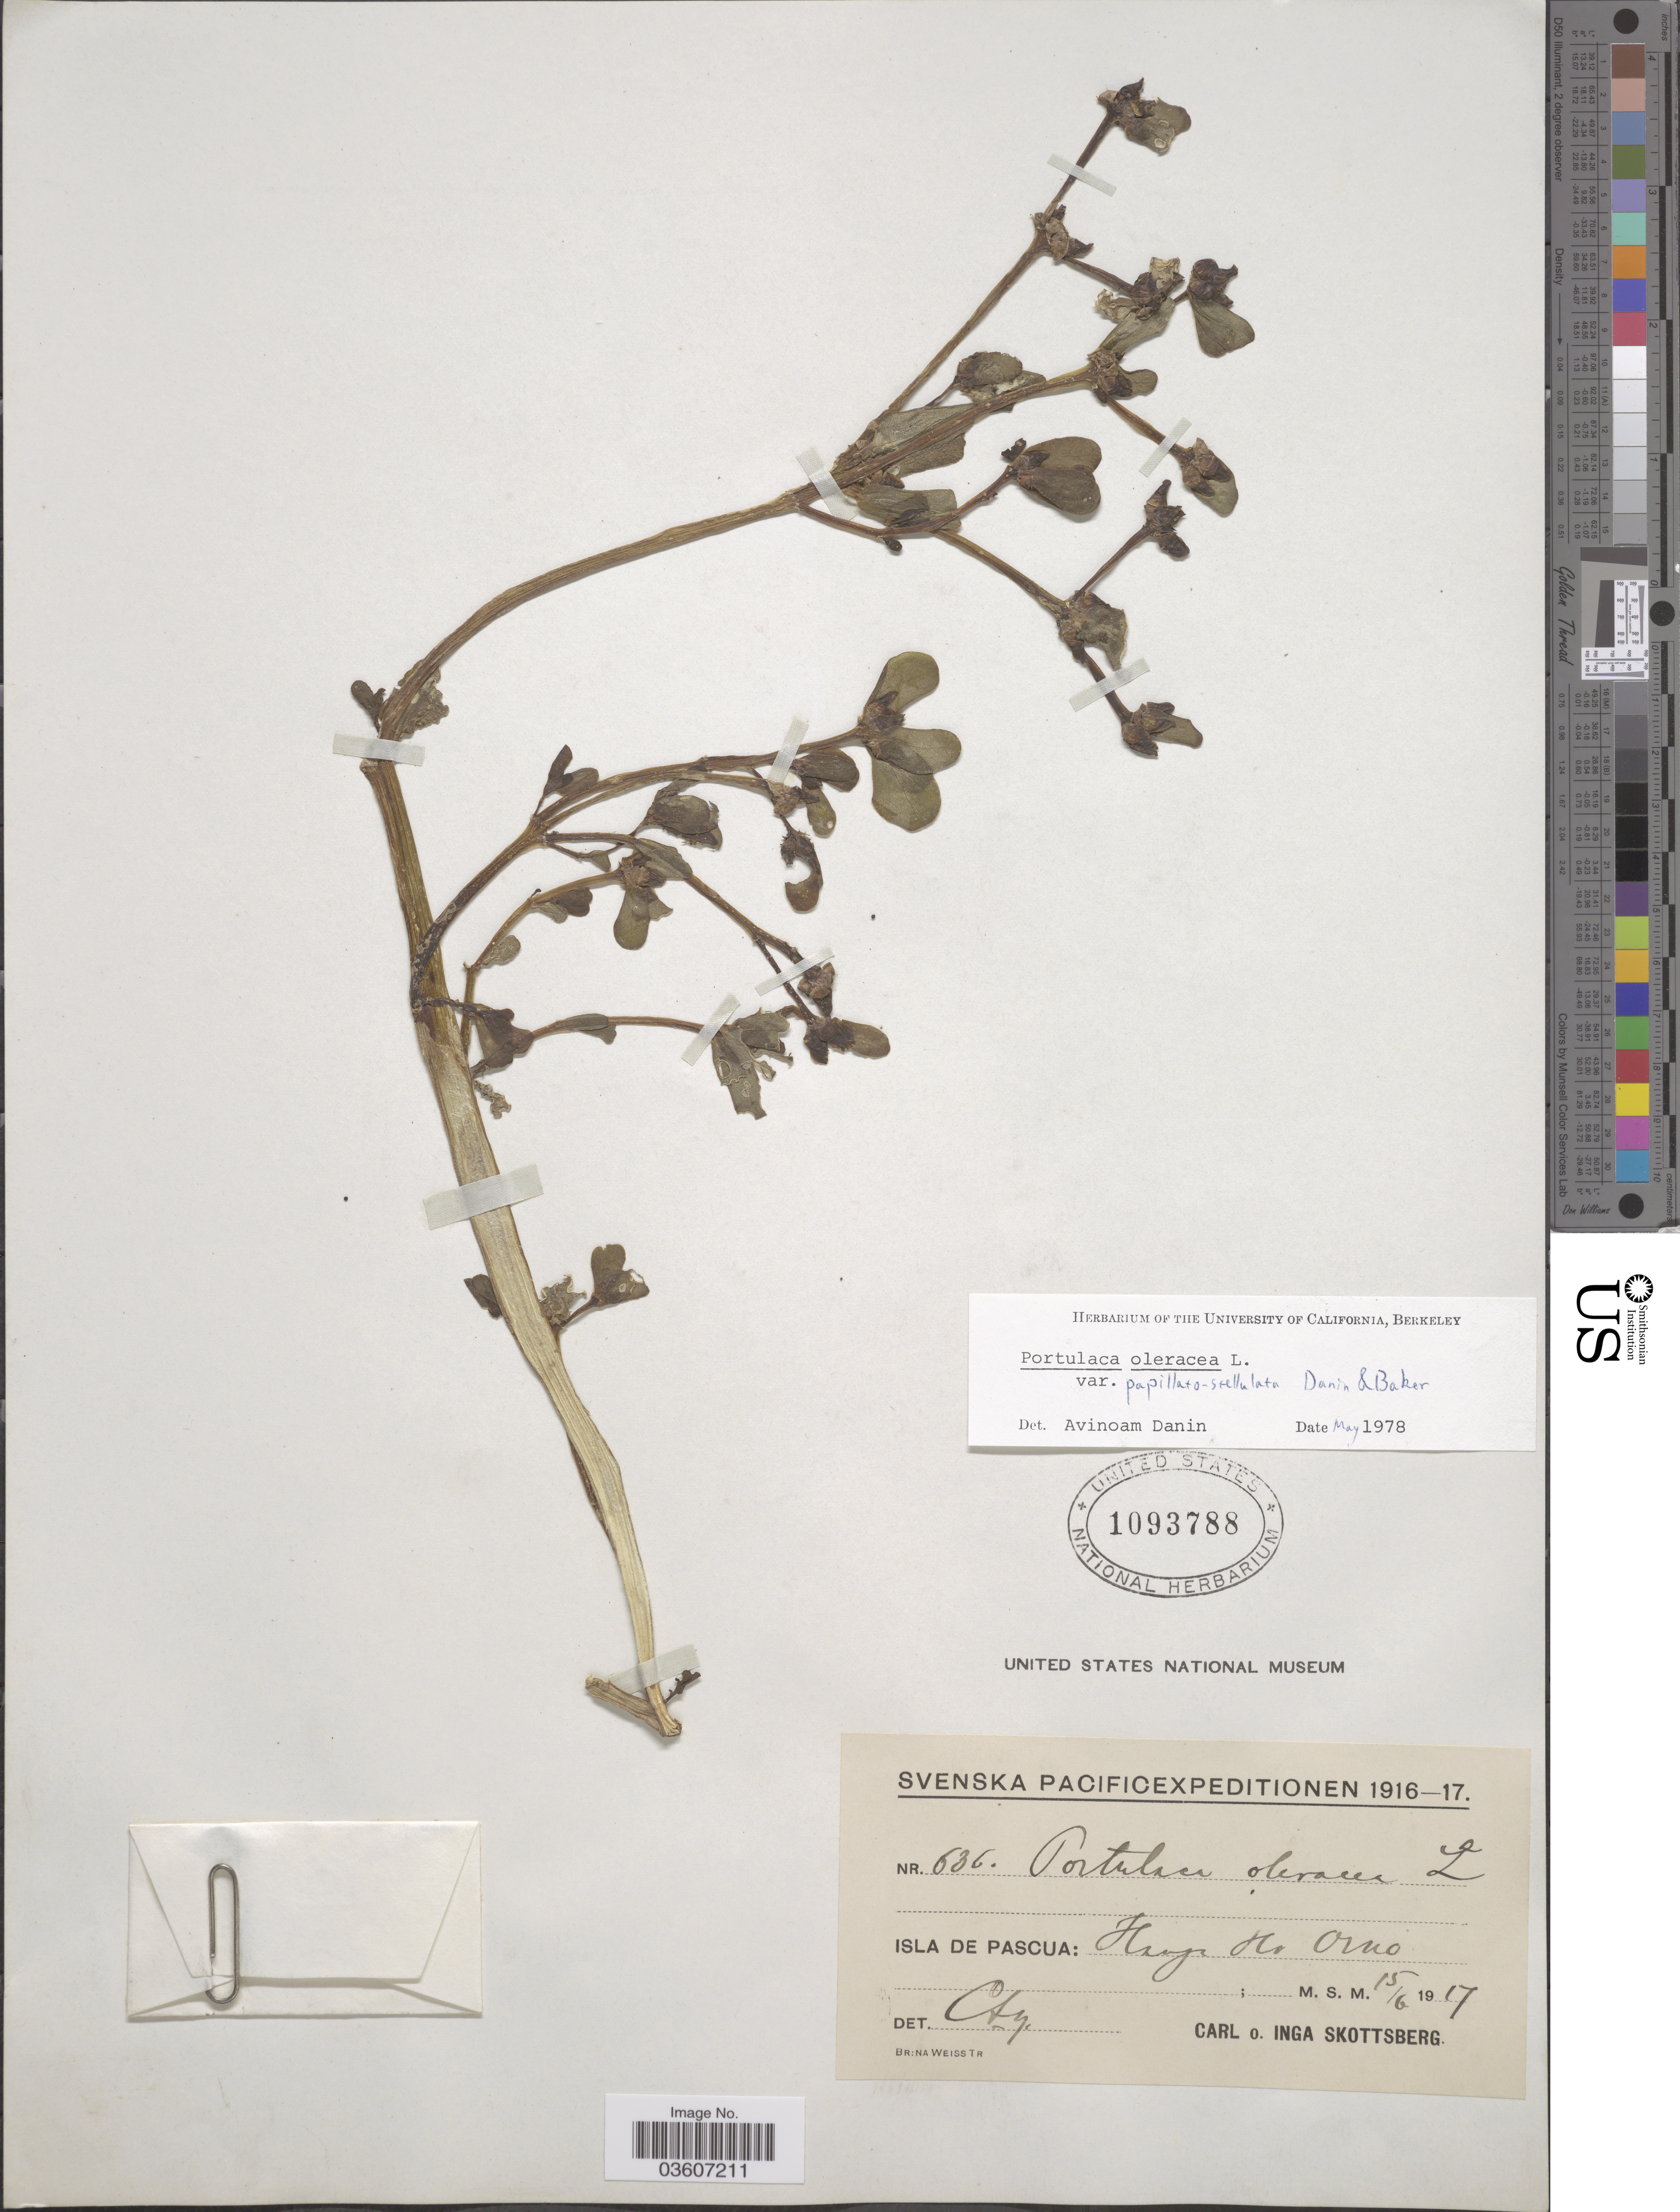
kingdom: Plantae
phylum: Tracheophyta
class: Magnoliopsida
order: Caryophyllales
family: Portulacaceae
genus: Portulaca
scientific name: Portulaca oleracea var. papillatostellulata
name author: L.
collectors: C. Skottsberg & I. Skottsberg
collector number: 636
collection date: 1917-06-15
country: Chile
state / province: Valparaíso (V)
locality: Pacific. Isla de Pascua: Hanga Ho Orno.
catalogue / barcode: US 1093788